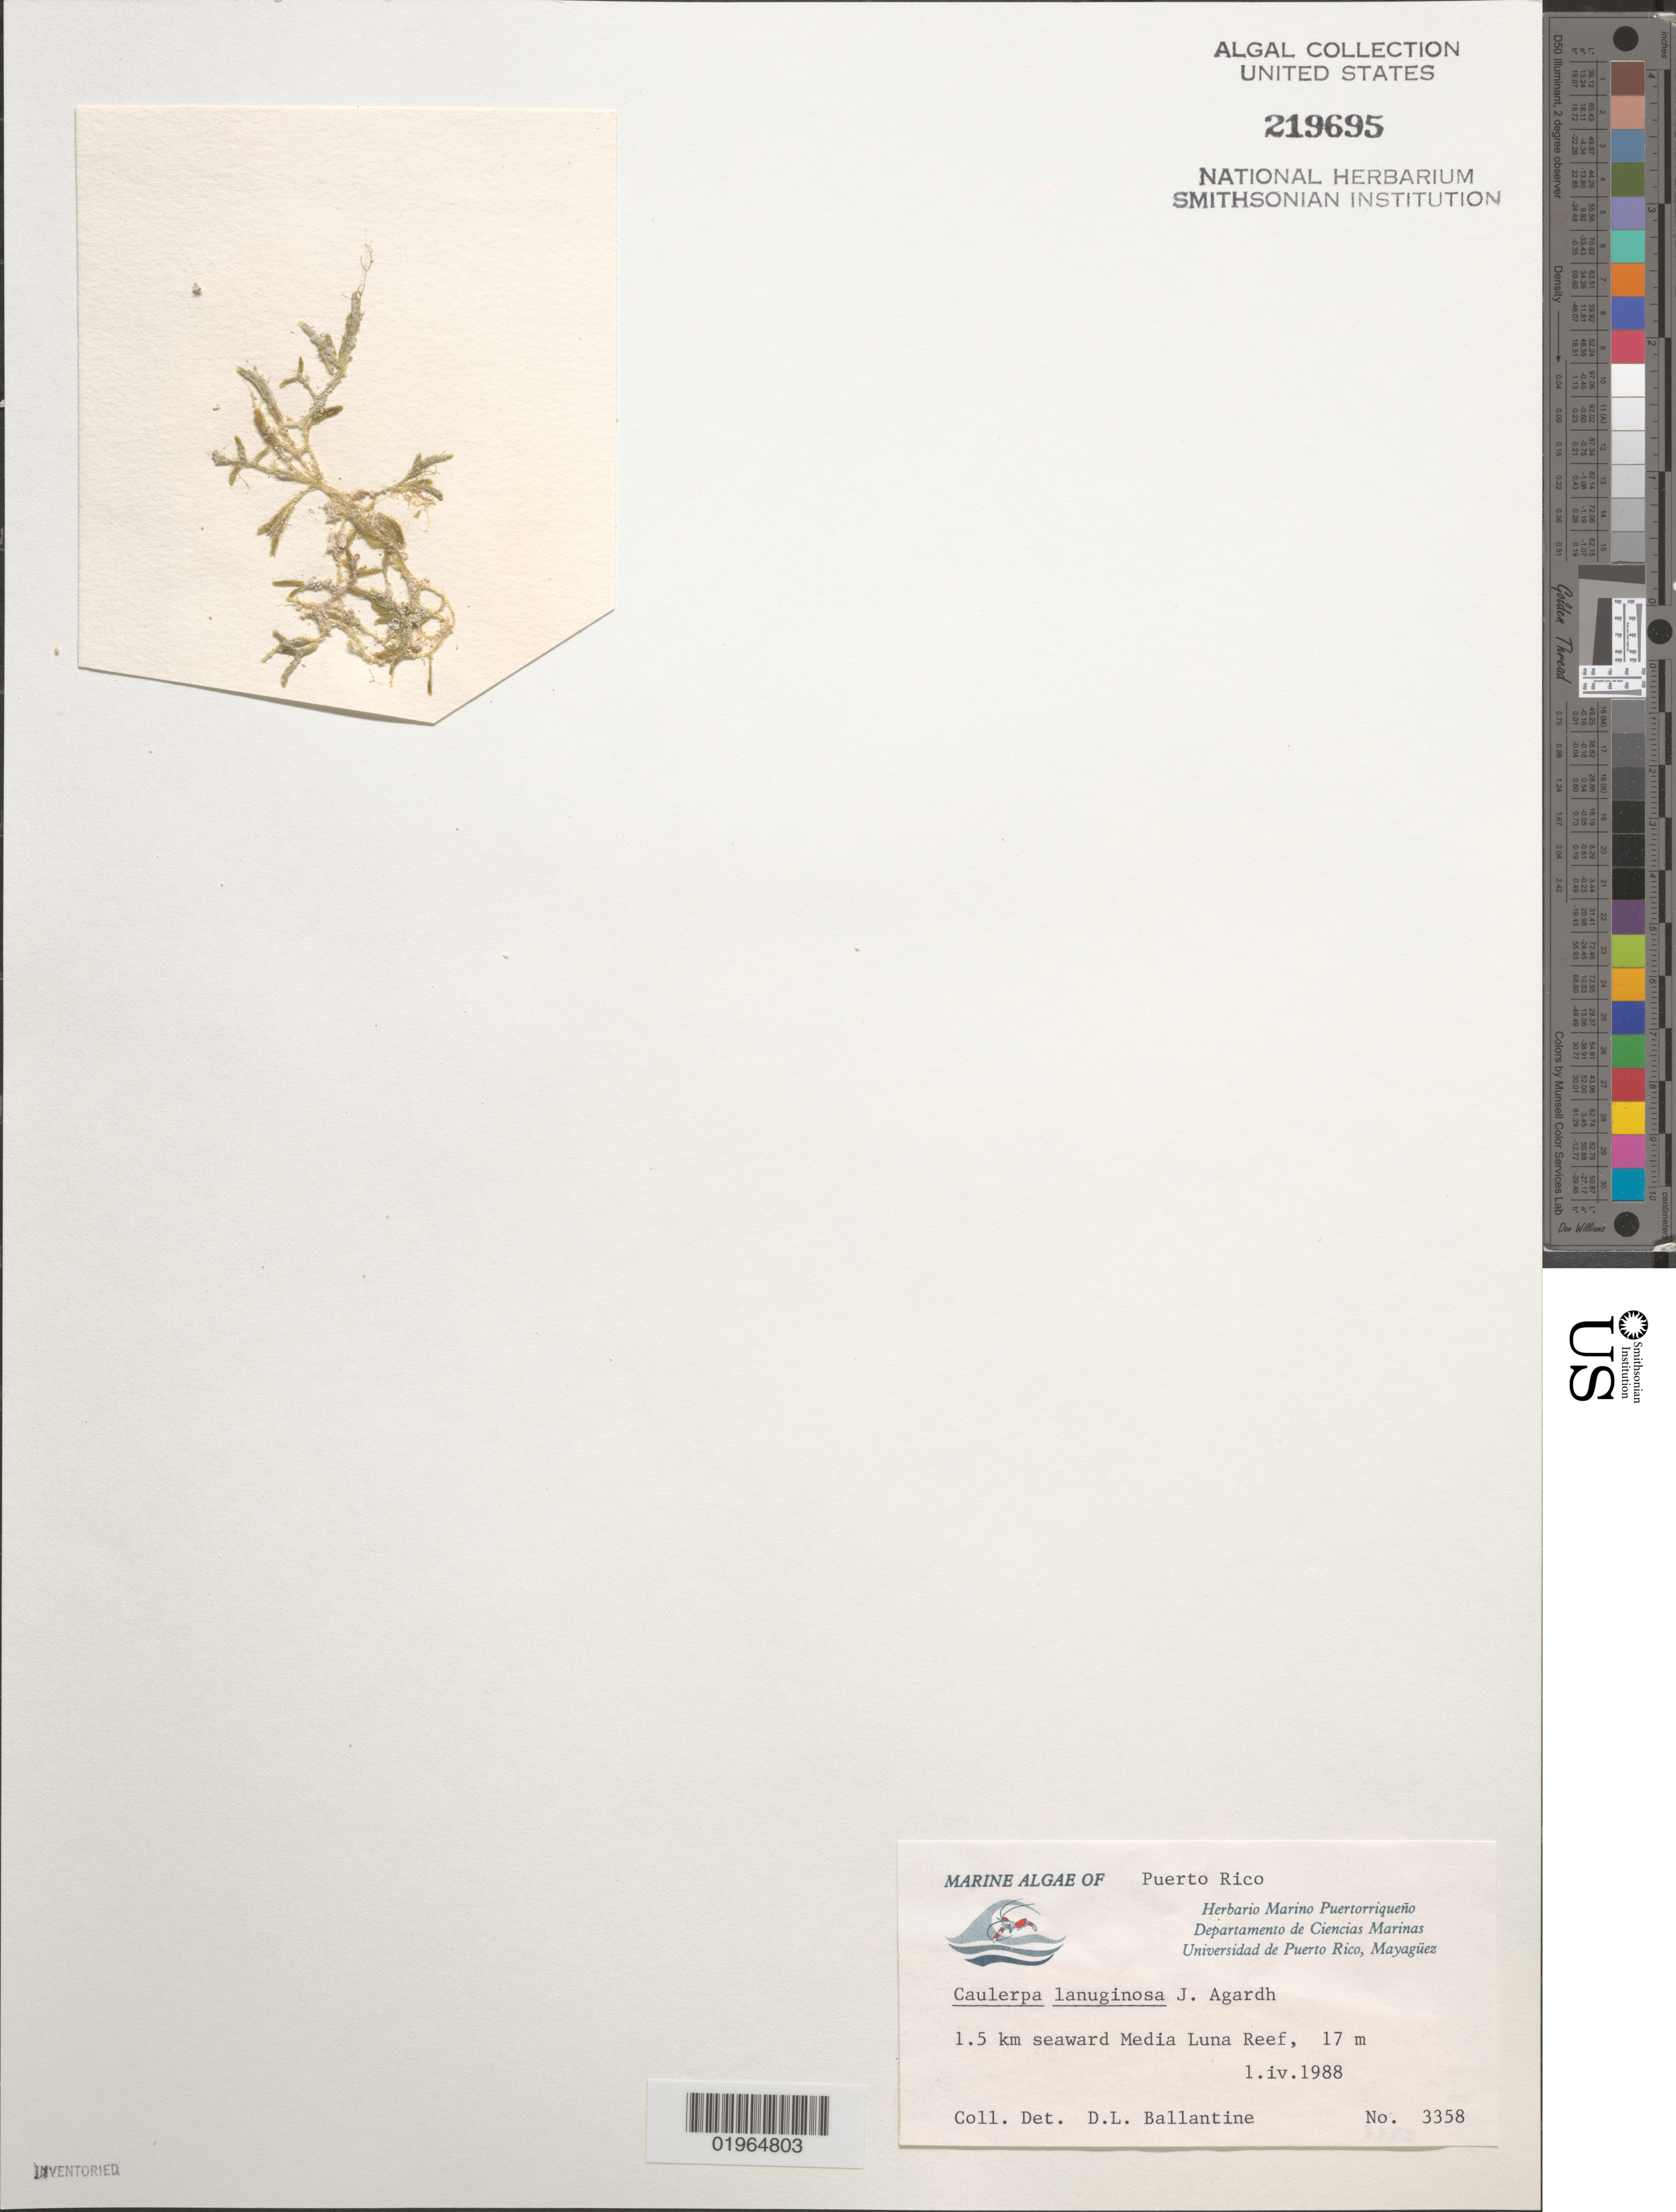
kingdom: Plantae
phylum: Chlorophyta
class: Ulvophyceae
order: Bryopsidales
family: Caulerpaceae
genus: Caulerpa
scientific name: Caulerpa lanuginosa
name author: J. Agardh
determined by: Ballantine, D. L.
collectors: D.L. Ballantine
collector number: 3358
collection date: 1988-04-01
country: Puerto Rico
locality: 1.5 km seaward Media Luna Reef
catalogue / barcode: US 219695